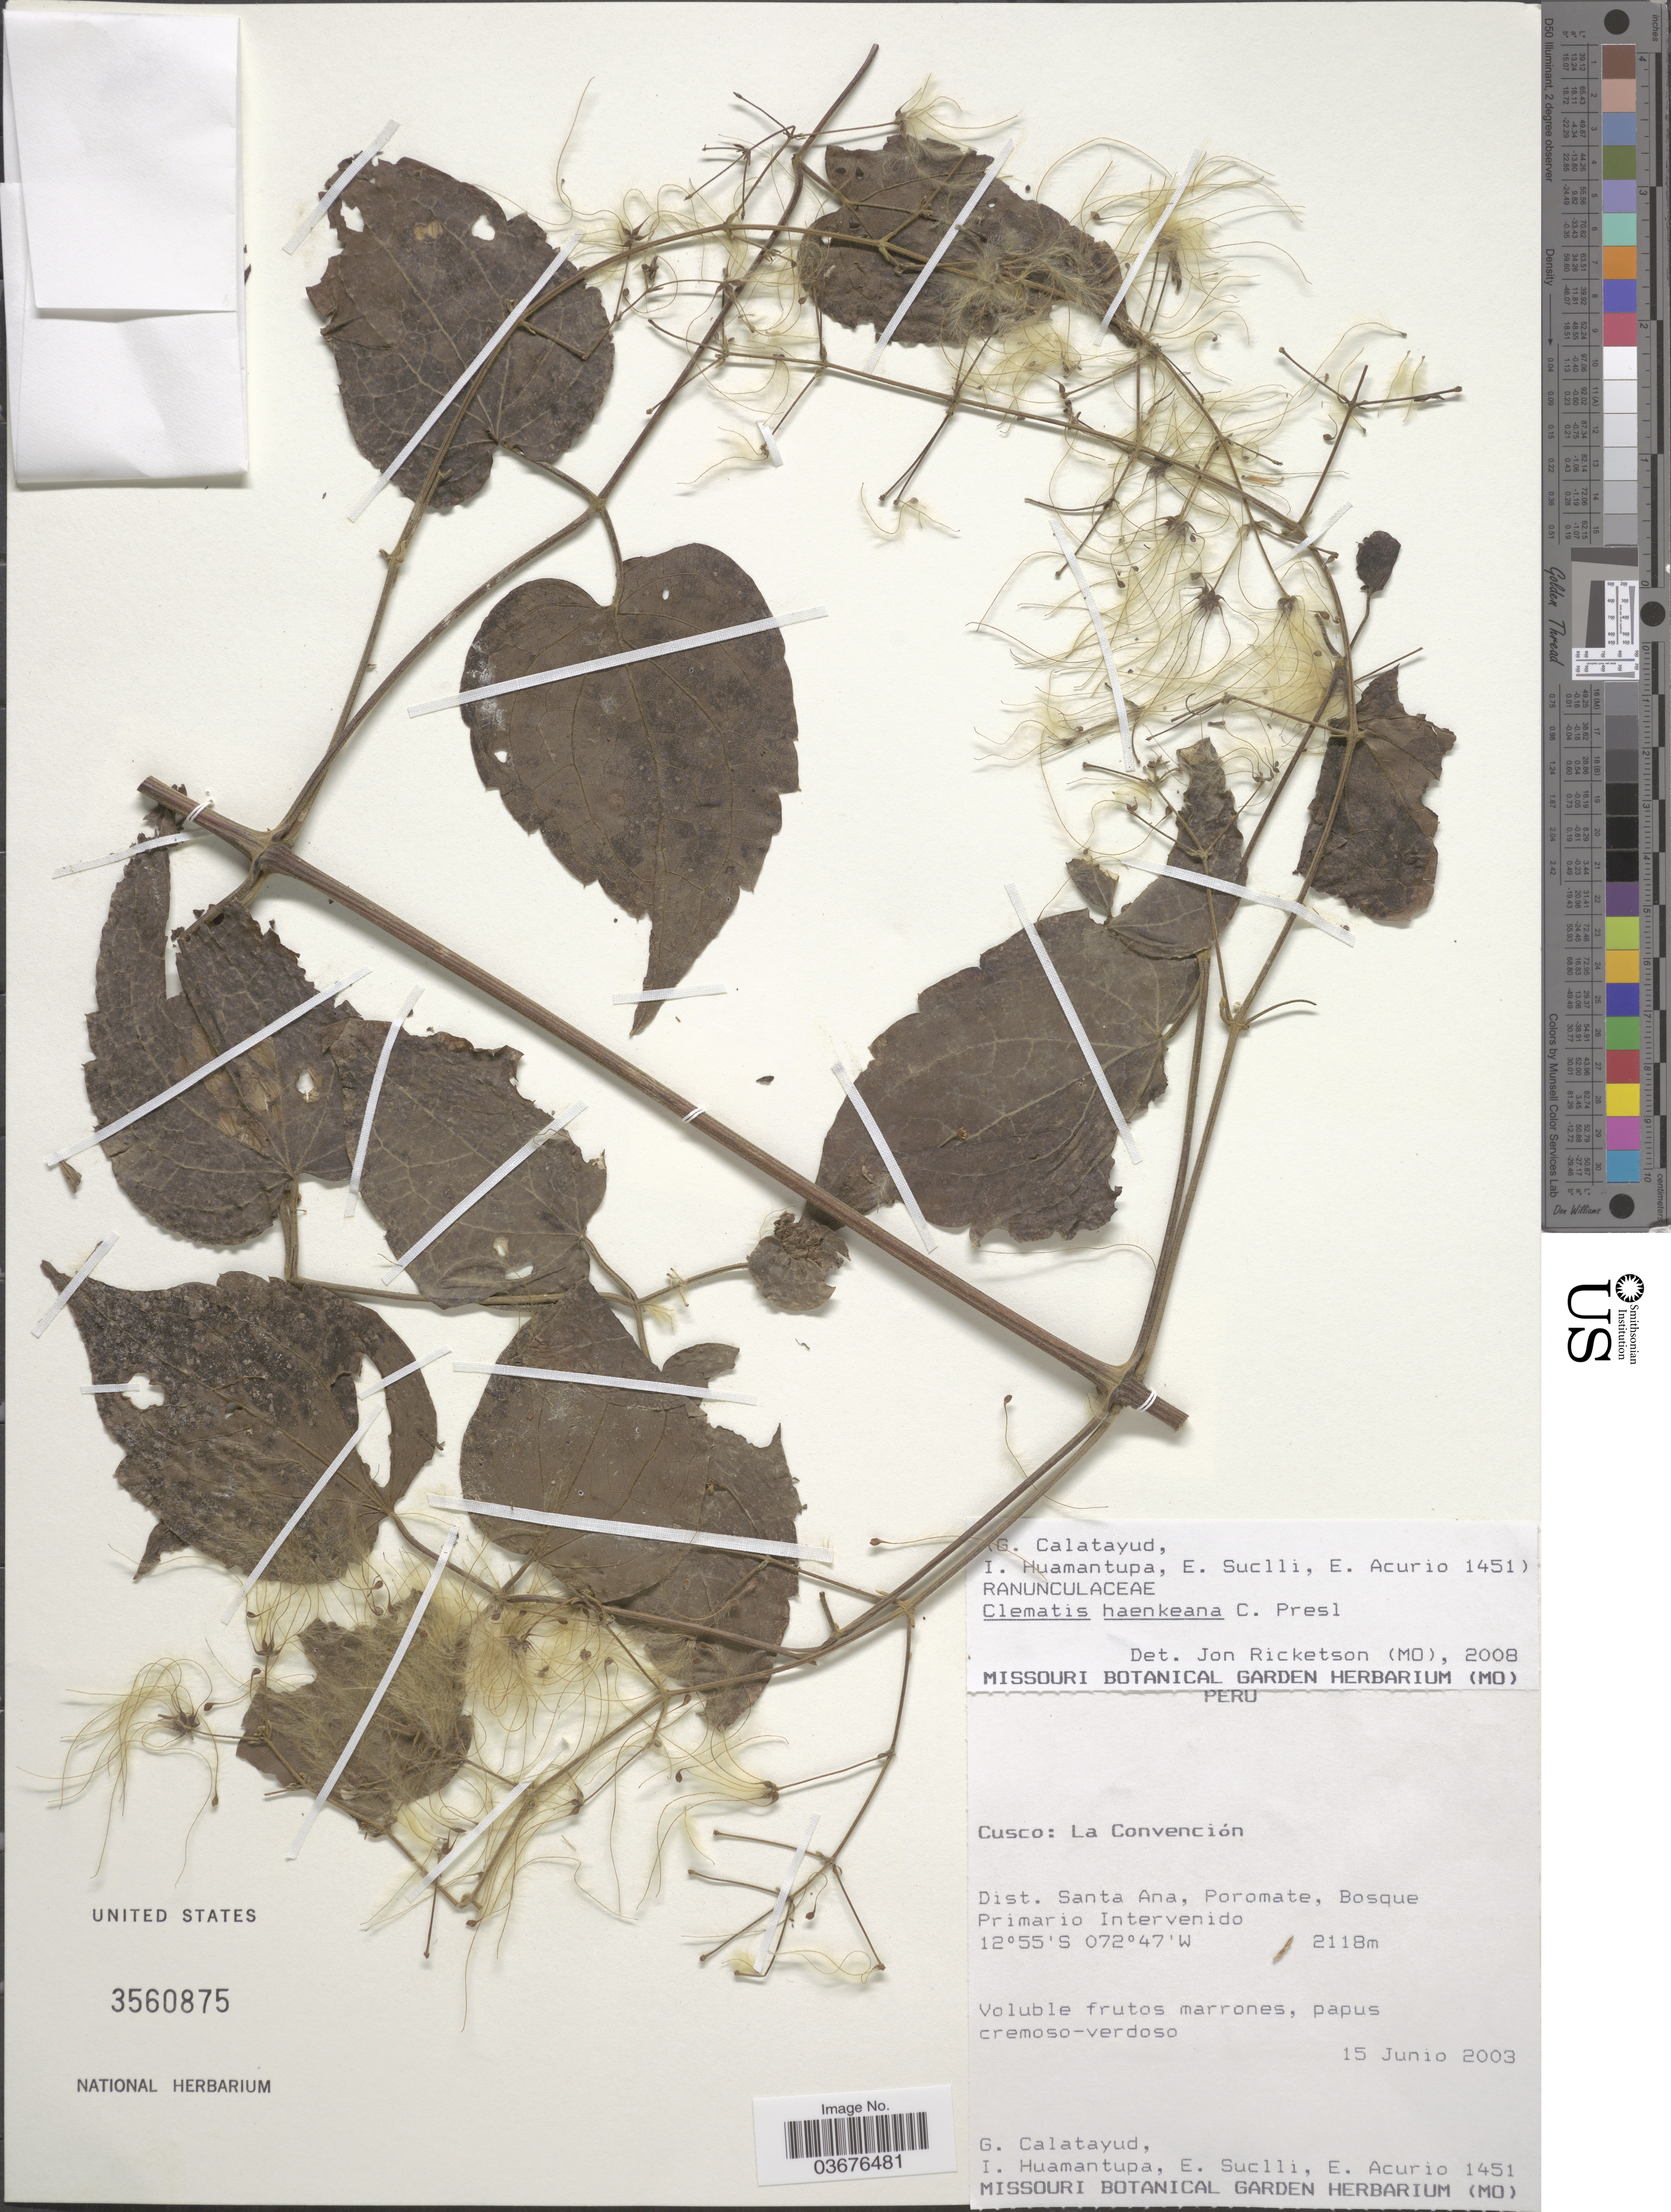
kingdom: Plantae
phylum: Tracheophyta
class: Magnoliopsida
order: Ranunculales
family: Ranunculaceae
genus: Clematis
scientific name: Clematis haenkeana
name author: C. Presl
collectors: G. Calatayud, I. Huamantupa, E. Suclli & E. Acurio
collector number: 1451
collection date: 2003-06-15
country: Peru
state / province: Cusco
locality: La Convención. Dist. Santa Ana, Poromate, Bosque Primario Intervenido.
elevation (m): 2118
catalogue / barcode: US 3560875